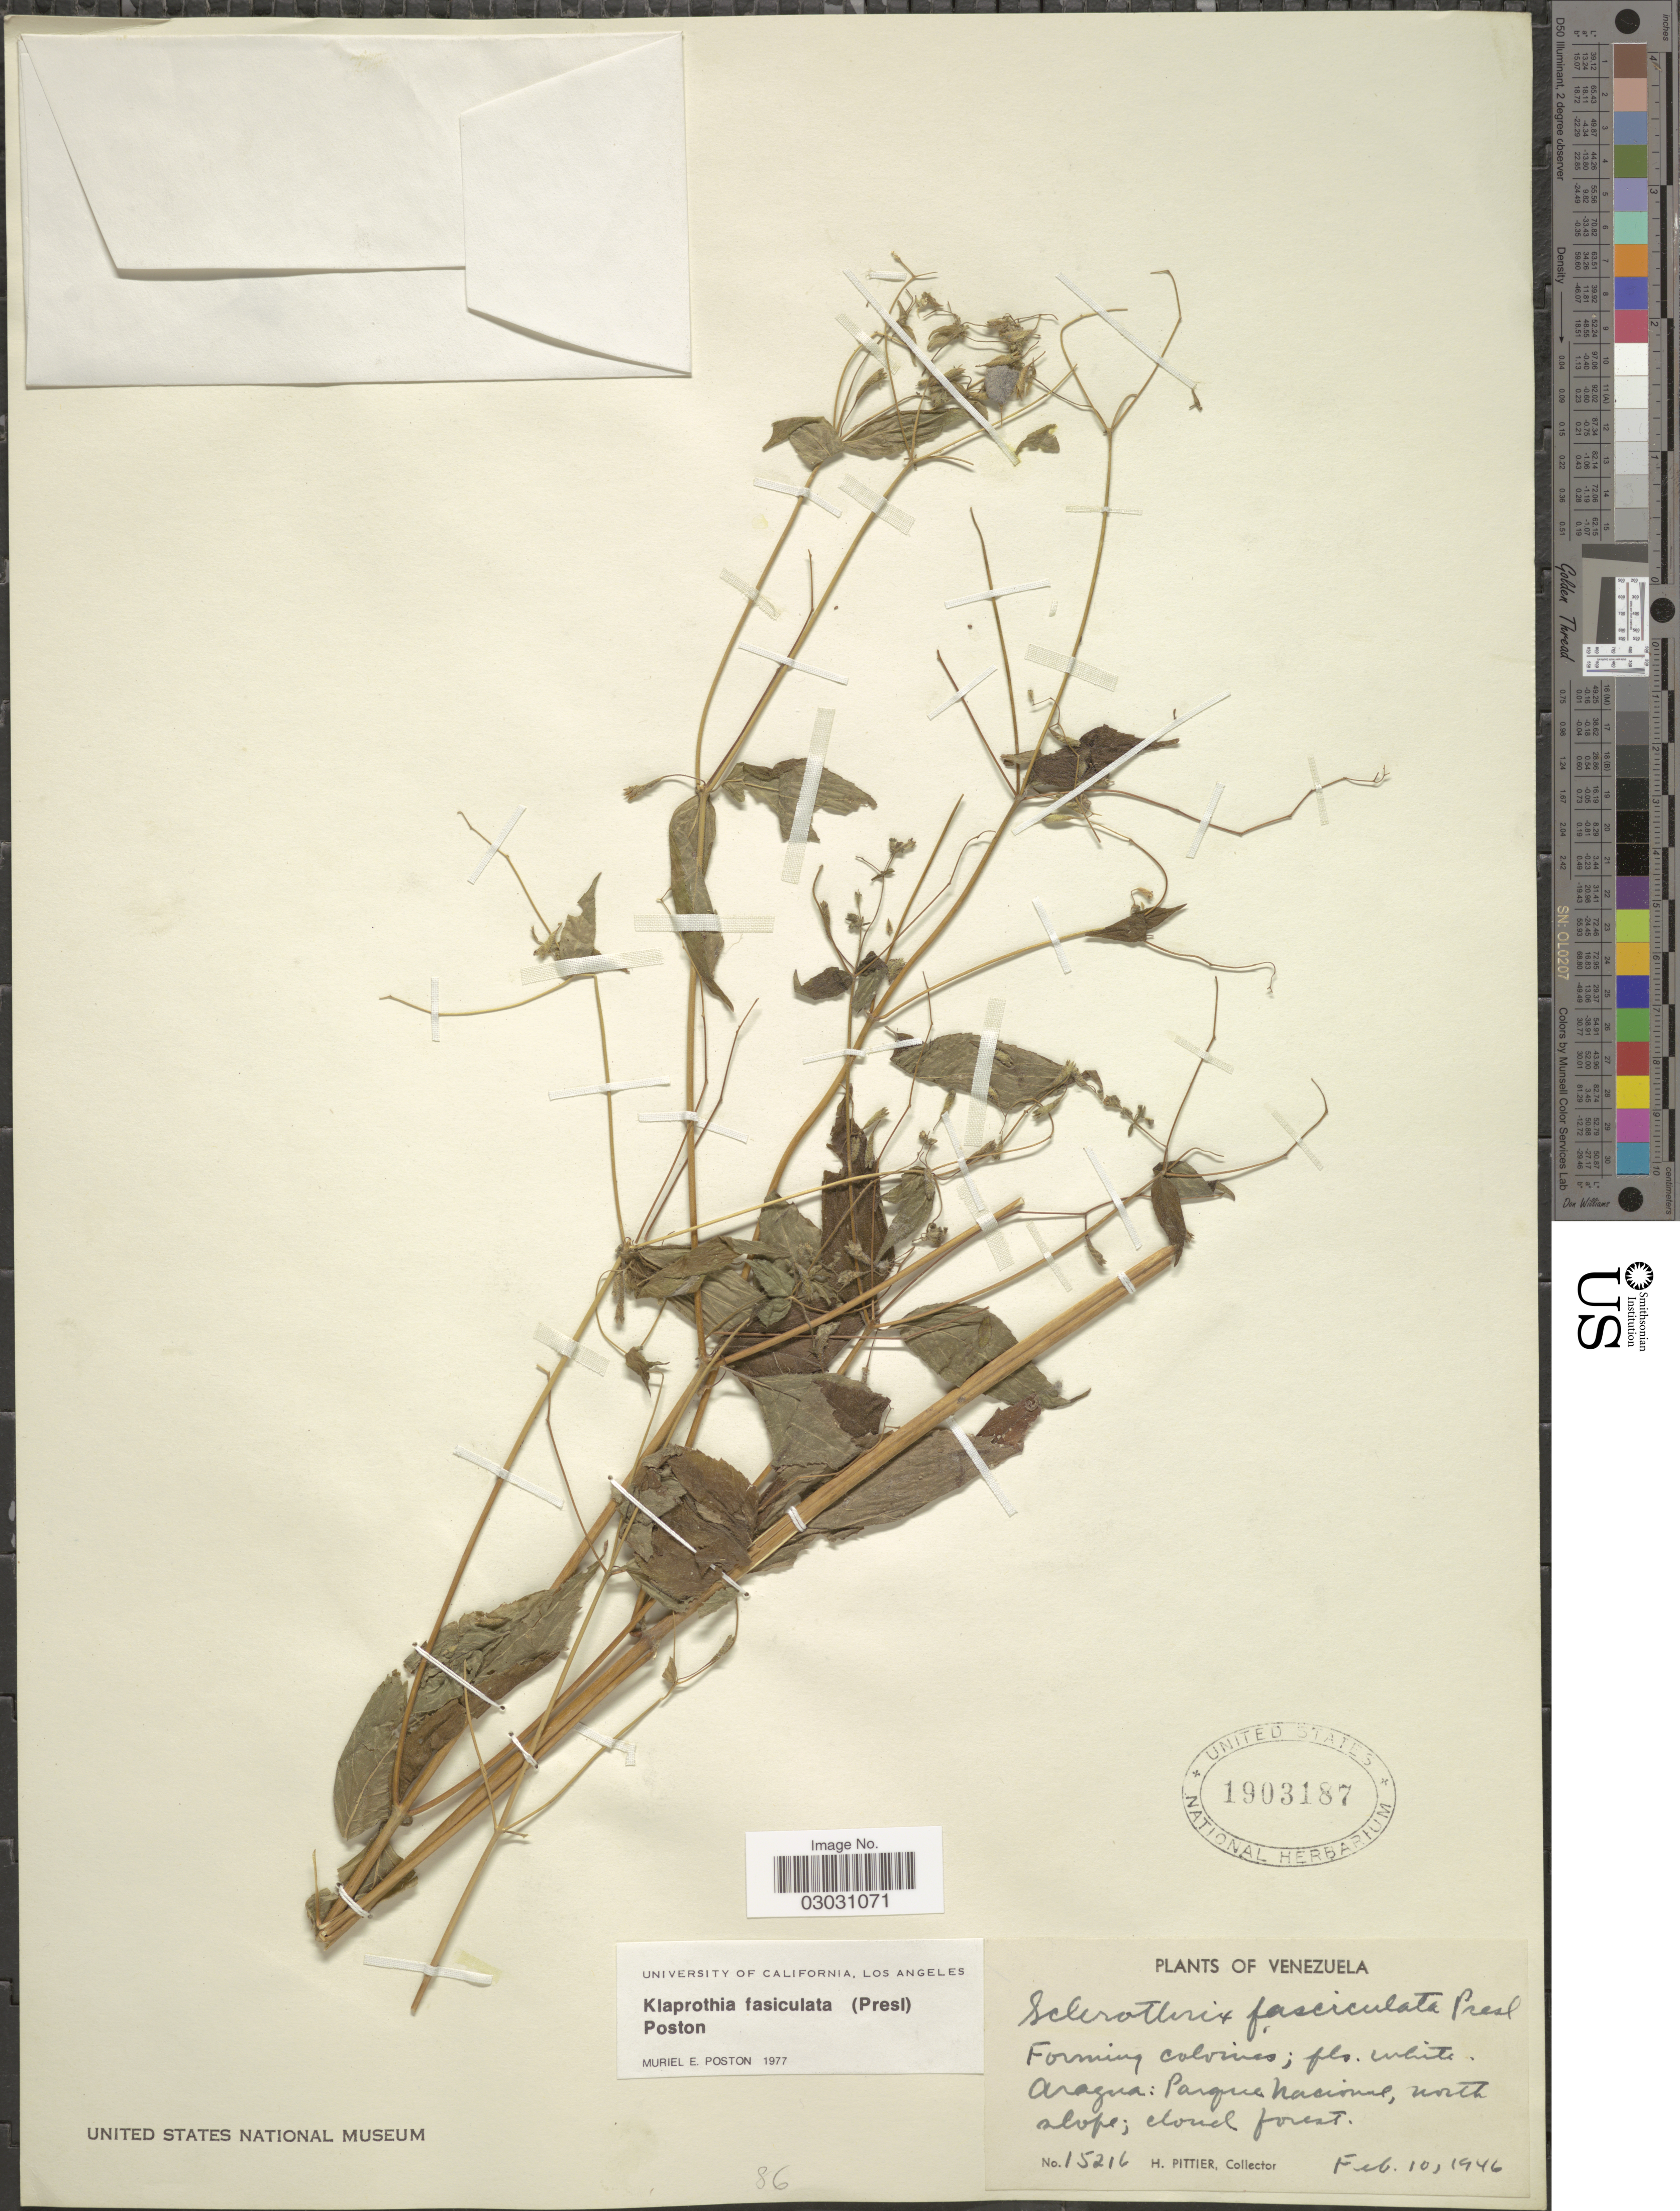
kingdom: Plantae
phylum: Tracheophyta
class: Magnoliopsida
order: Cornales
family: Loasaceae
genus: Klaprothia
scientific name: Klaprothia fasciculata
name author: (C. Presl) Poston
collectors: H. F. Pittier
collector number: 15216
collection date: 1946-02-10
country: Venezuela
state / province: Aragua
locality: Aragua: Parque Nacional, north slope; cloud forest.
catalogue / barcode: US 1903187